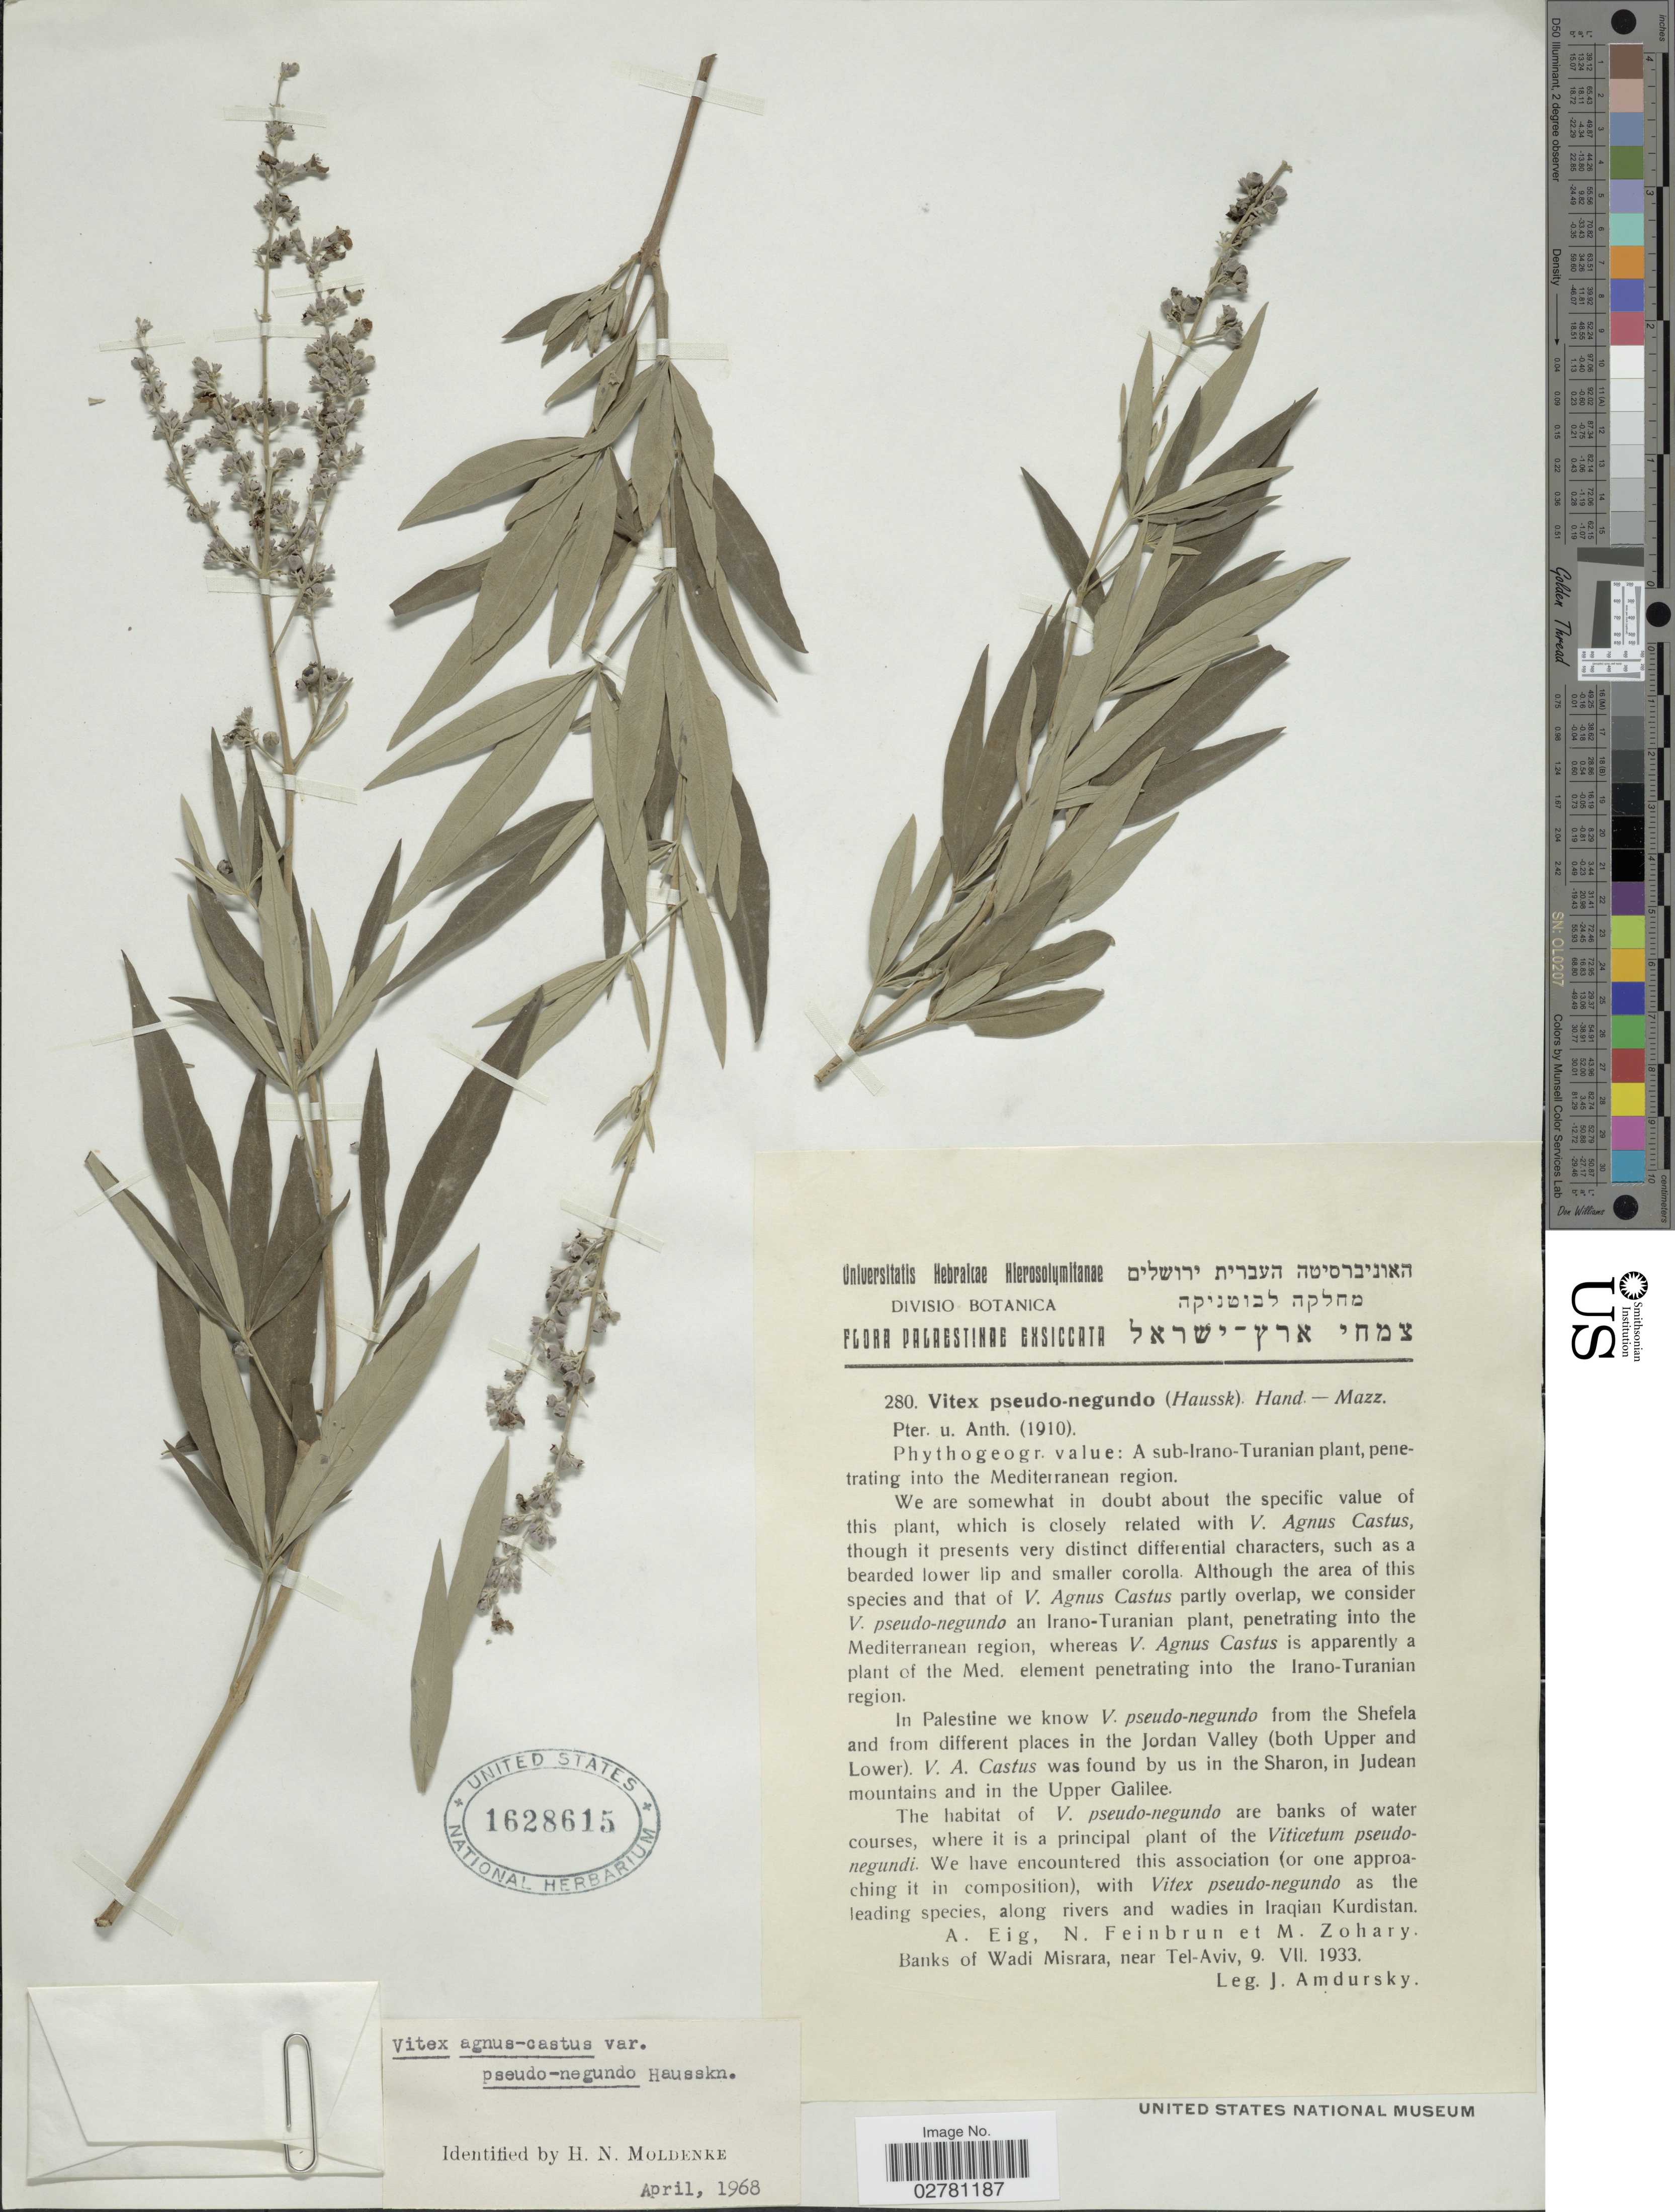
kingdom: Plantae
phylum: Tracheophyta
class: Magnoliopsida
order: Lamiales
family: Lamiaceae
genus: Vitex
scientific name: Vitex agnus-castus var. pseudonegundo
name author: Hausskn.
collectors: I. Amdursky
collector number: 280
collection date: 1933-07-09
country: Israel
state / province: Tel Aviv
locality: Banks of Wadi Misrara, near Tel-Aviv.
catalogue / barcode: US 1628615